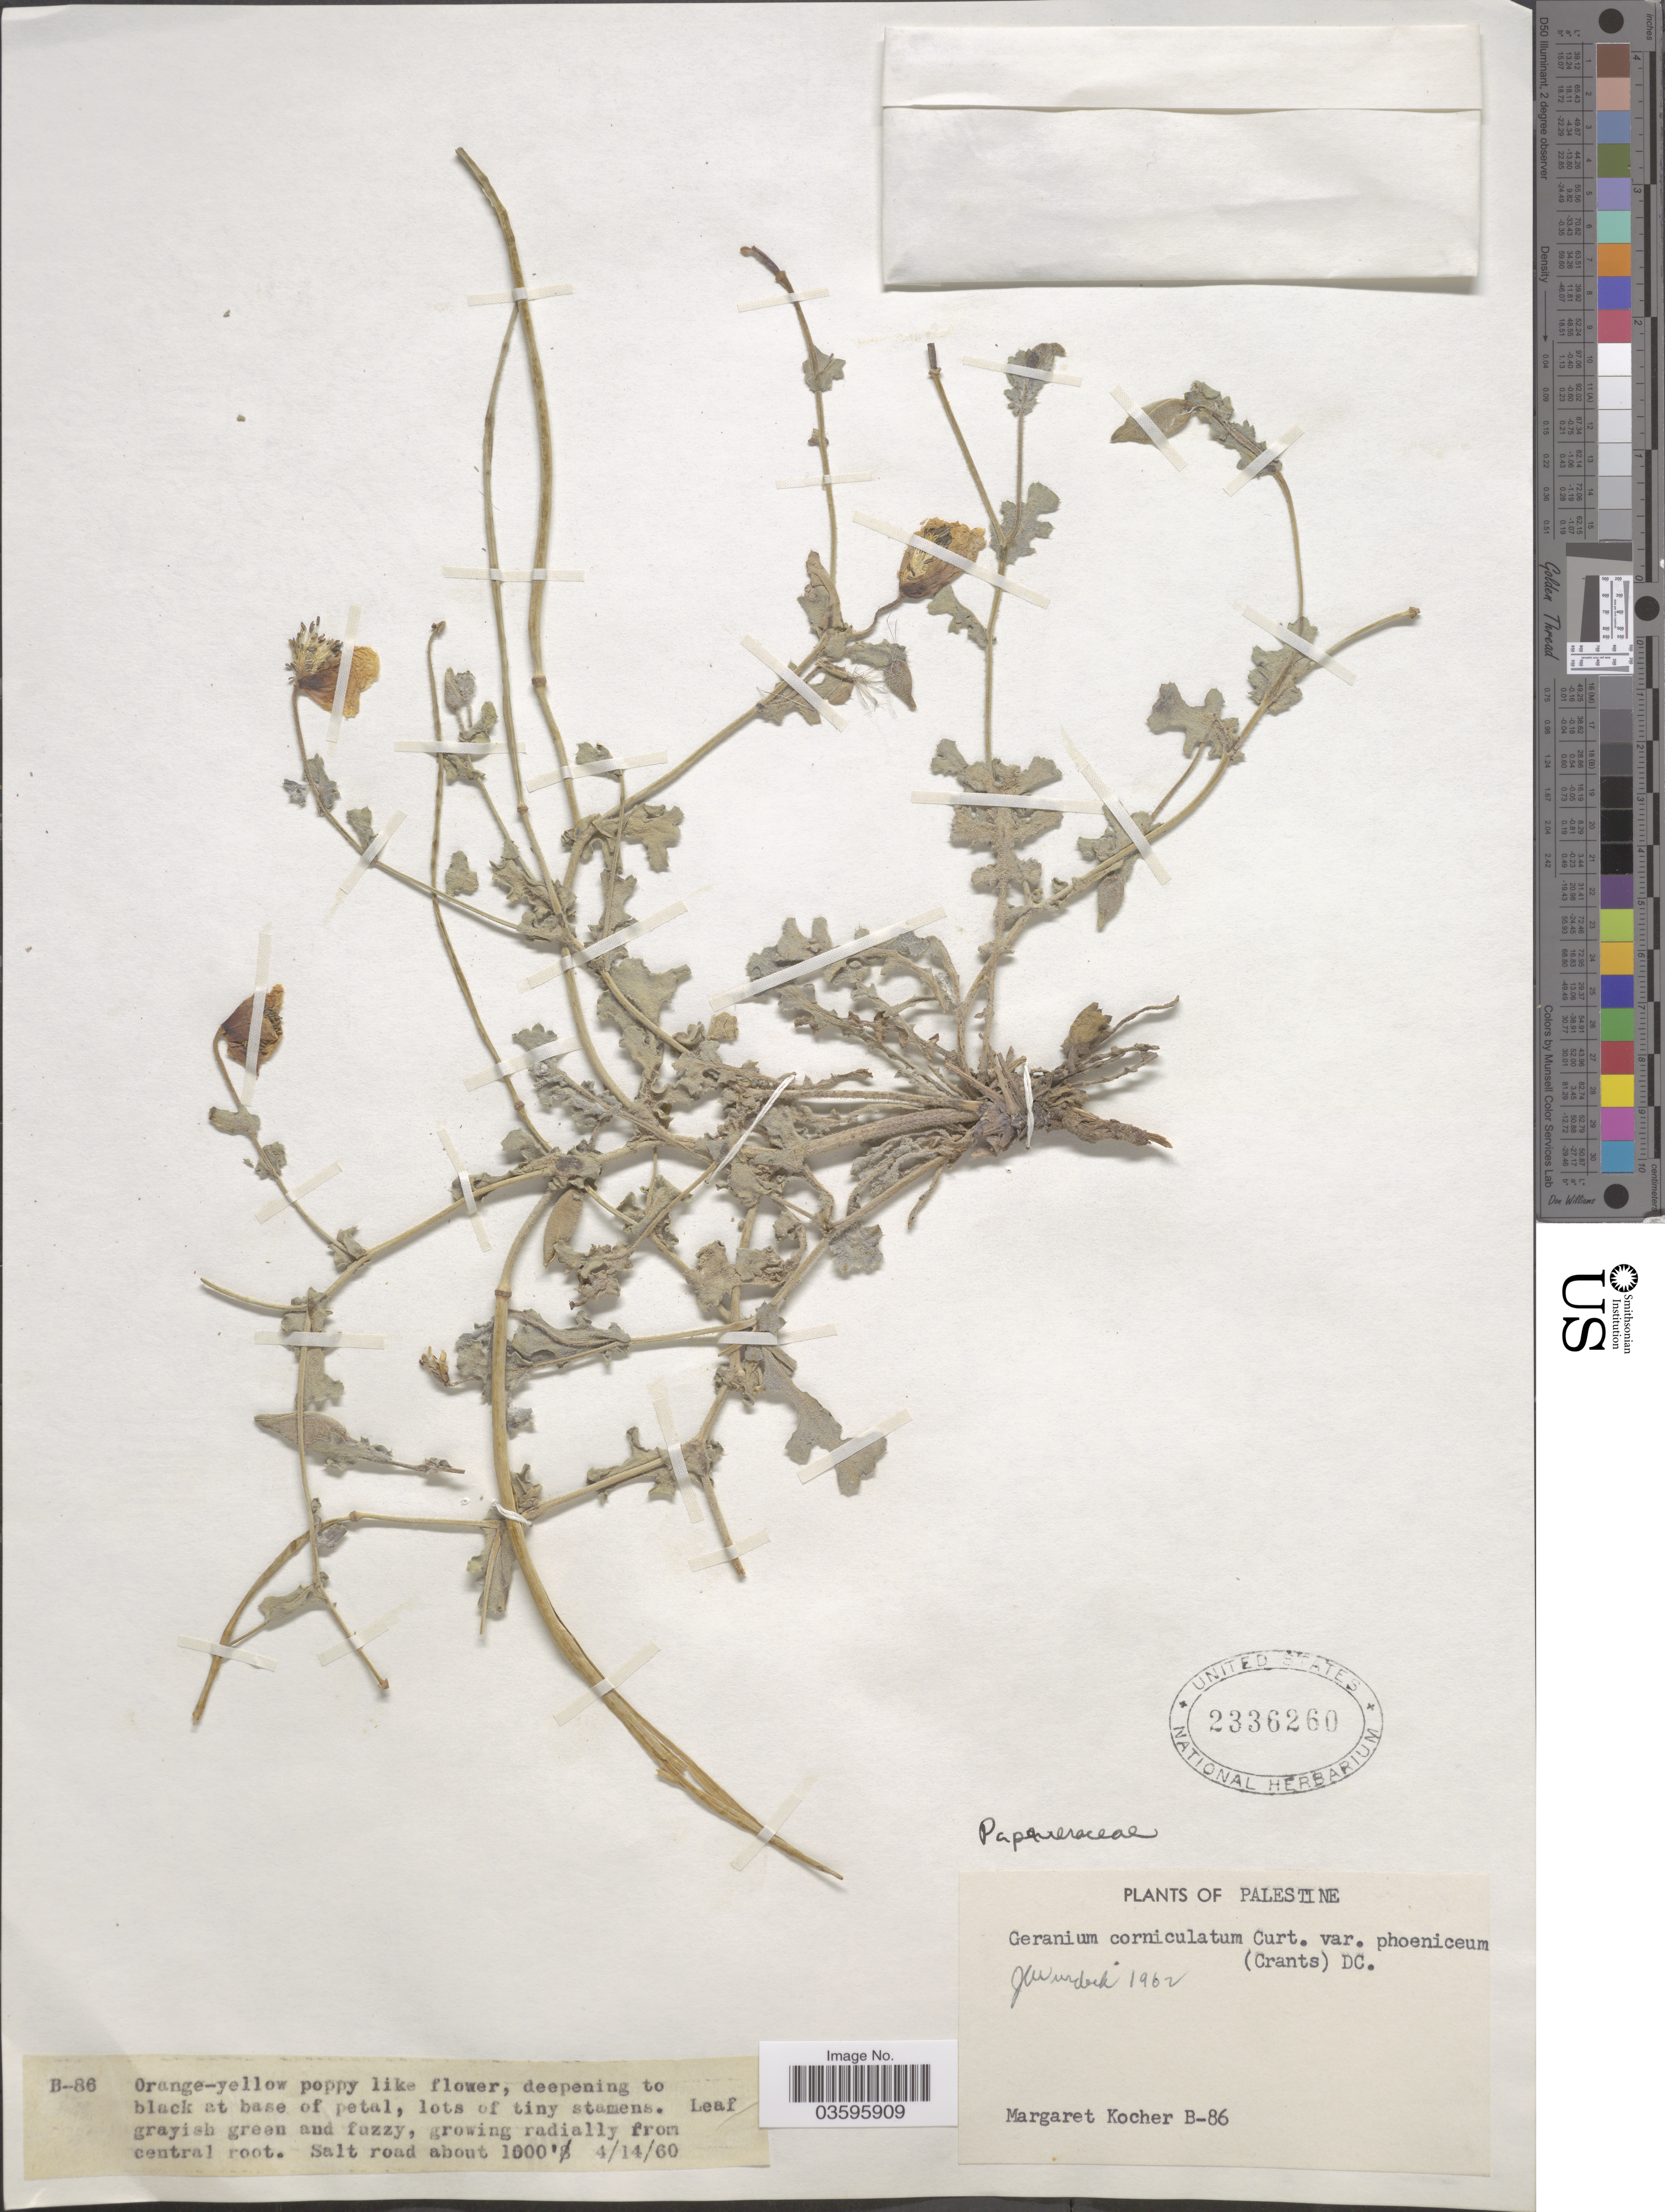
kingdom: Plantae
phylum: Tracheophyta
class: Magnoliopsida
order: Ranunculales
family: Papaveraceae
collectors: M. Kocher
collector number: B-86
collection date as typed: Transcribed d/m/y: 14/4/60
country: Israel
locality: Salt road. Palestine.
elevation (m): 305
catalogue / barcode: US 2336260